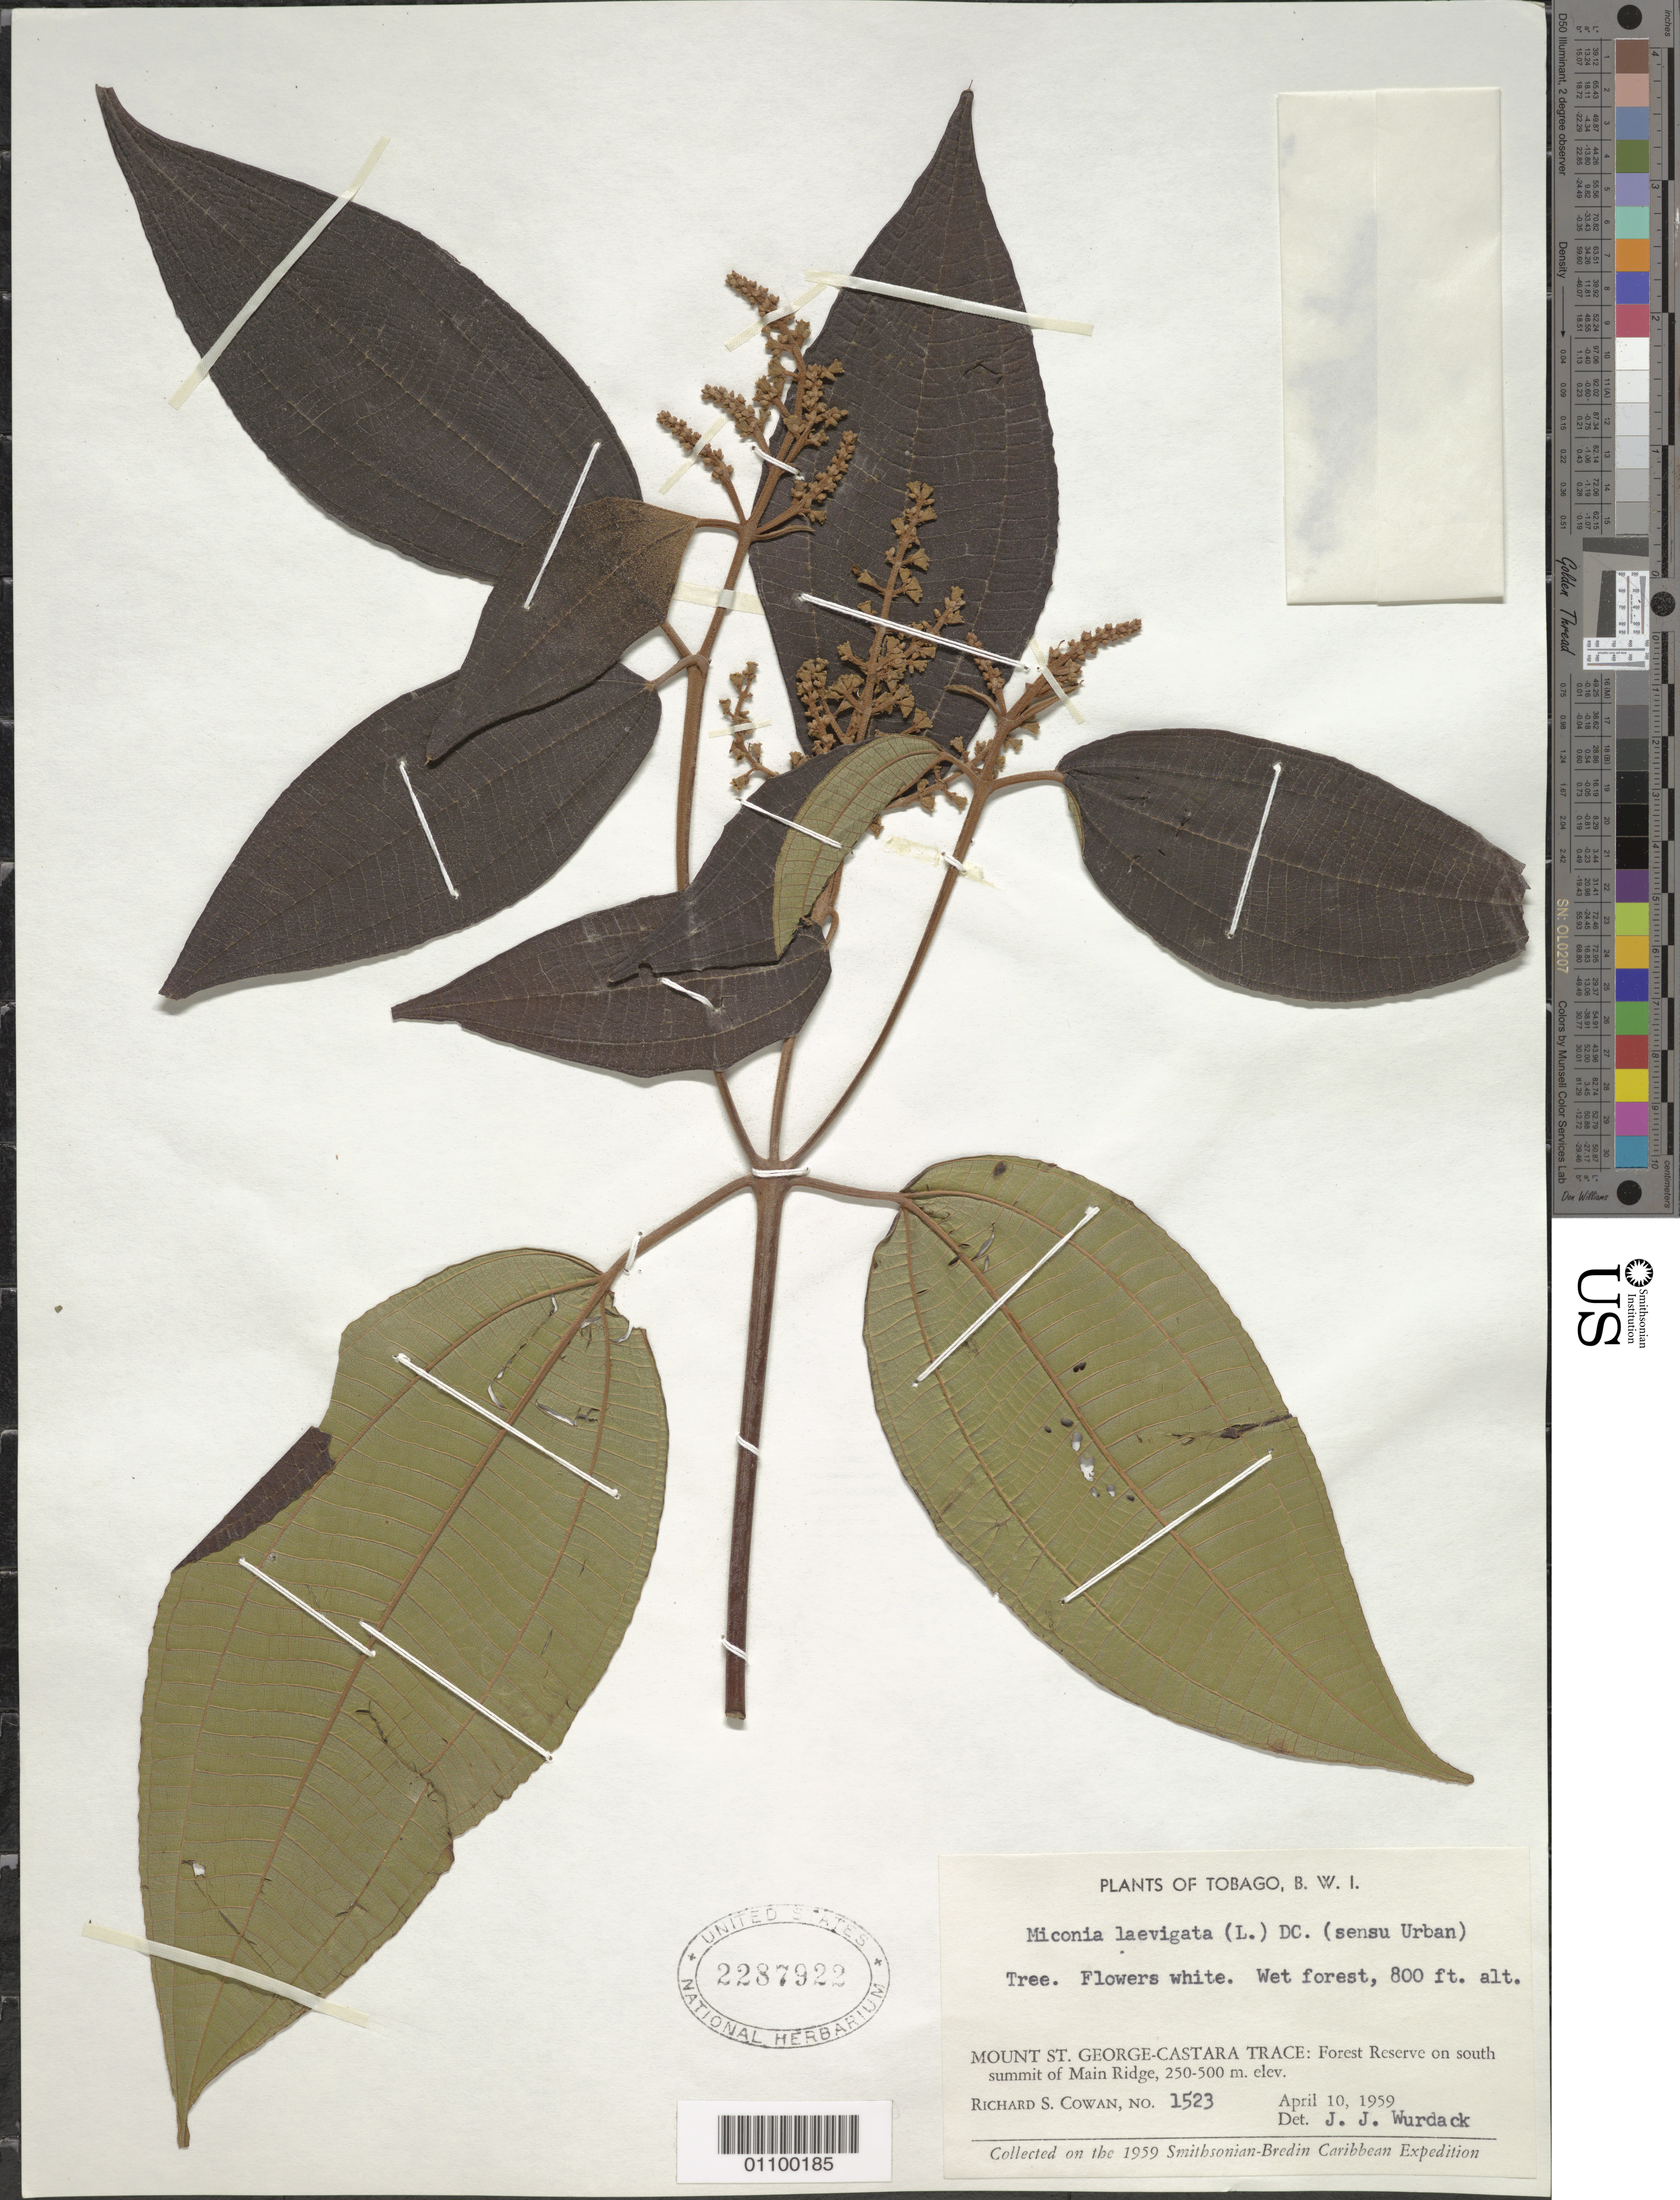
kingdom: Plantae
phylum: Tracheophyta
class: Magnoliopsida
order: Myrtales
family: Melastomataceae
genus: Miconia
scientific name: Miconia laevigata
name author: (L.) D. Don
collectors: R. S. Cowan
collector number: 1523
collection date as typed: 10 Apr 1959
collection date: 1959-04-10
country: Trinidad and Tobago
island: Tobago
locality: Mount St. George-Castara Trace: Forest Reserve on S summit of Main Ridge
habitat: wet forest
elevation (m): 244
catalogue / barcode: US 2287922